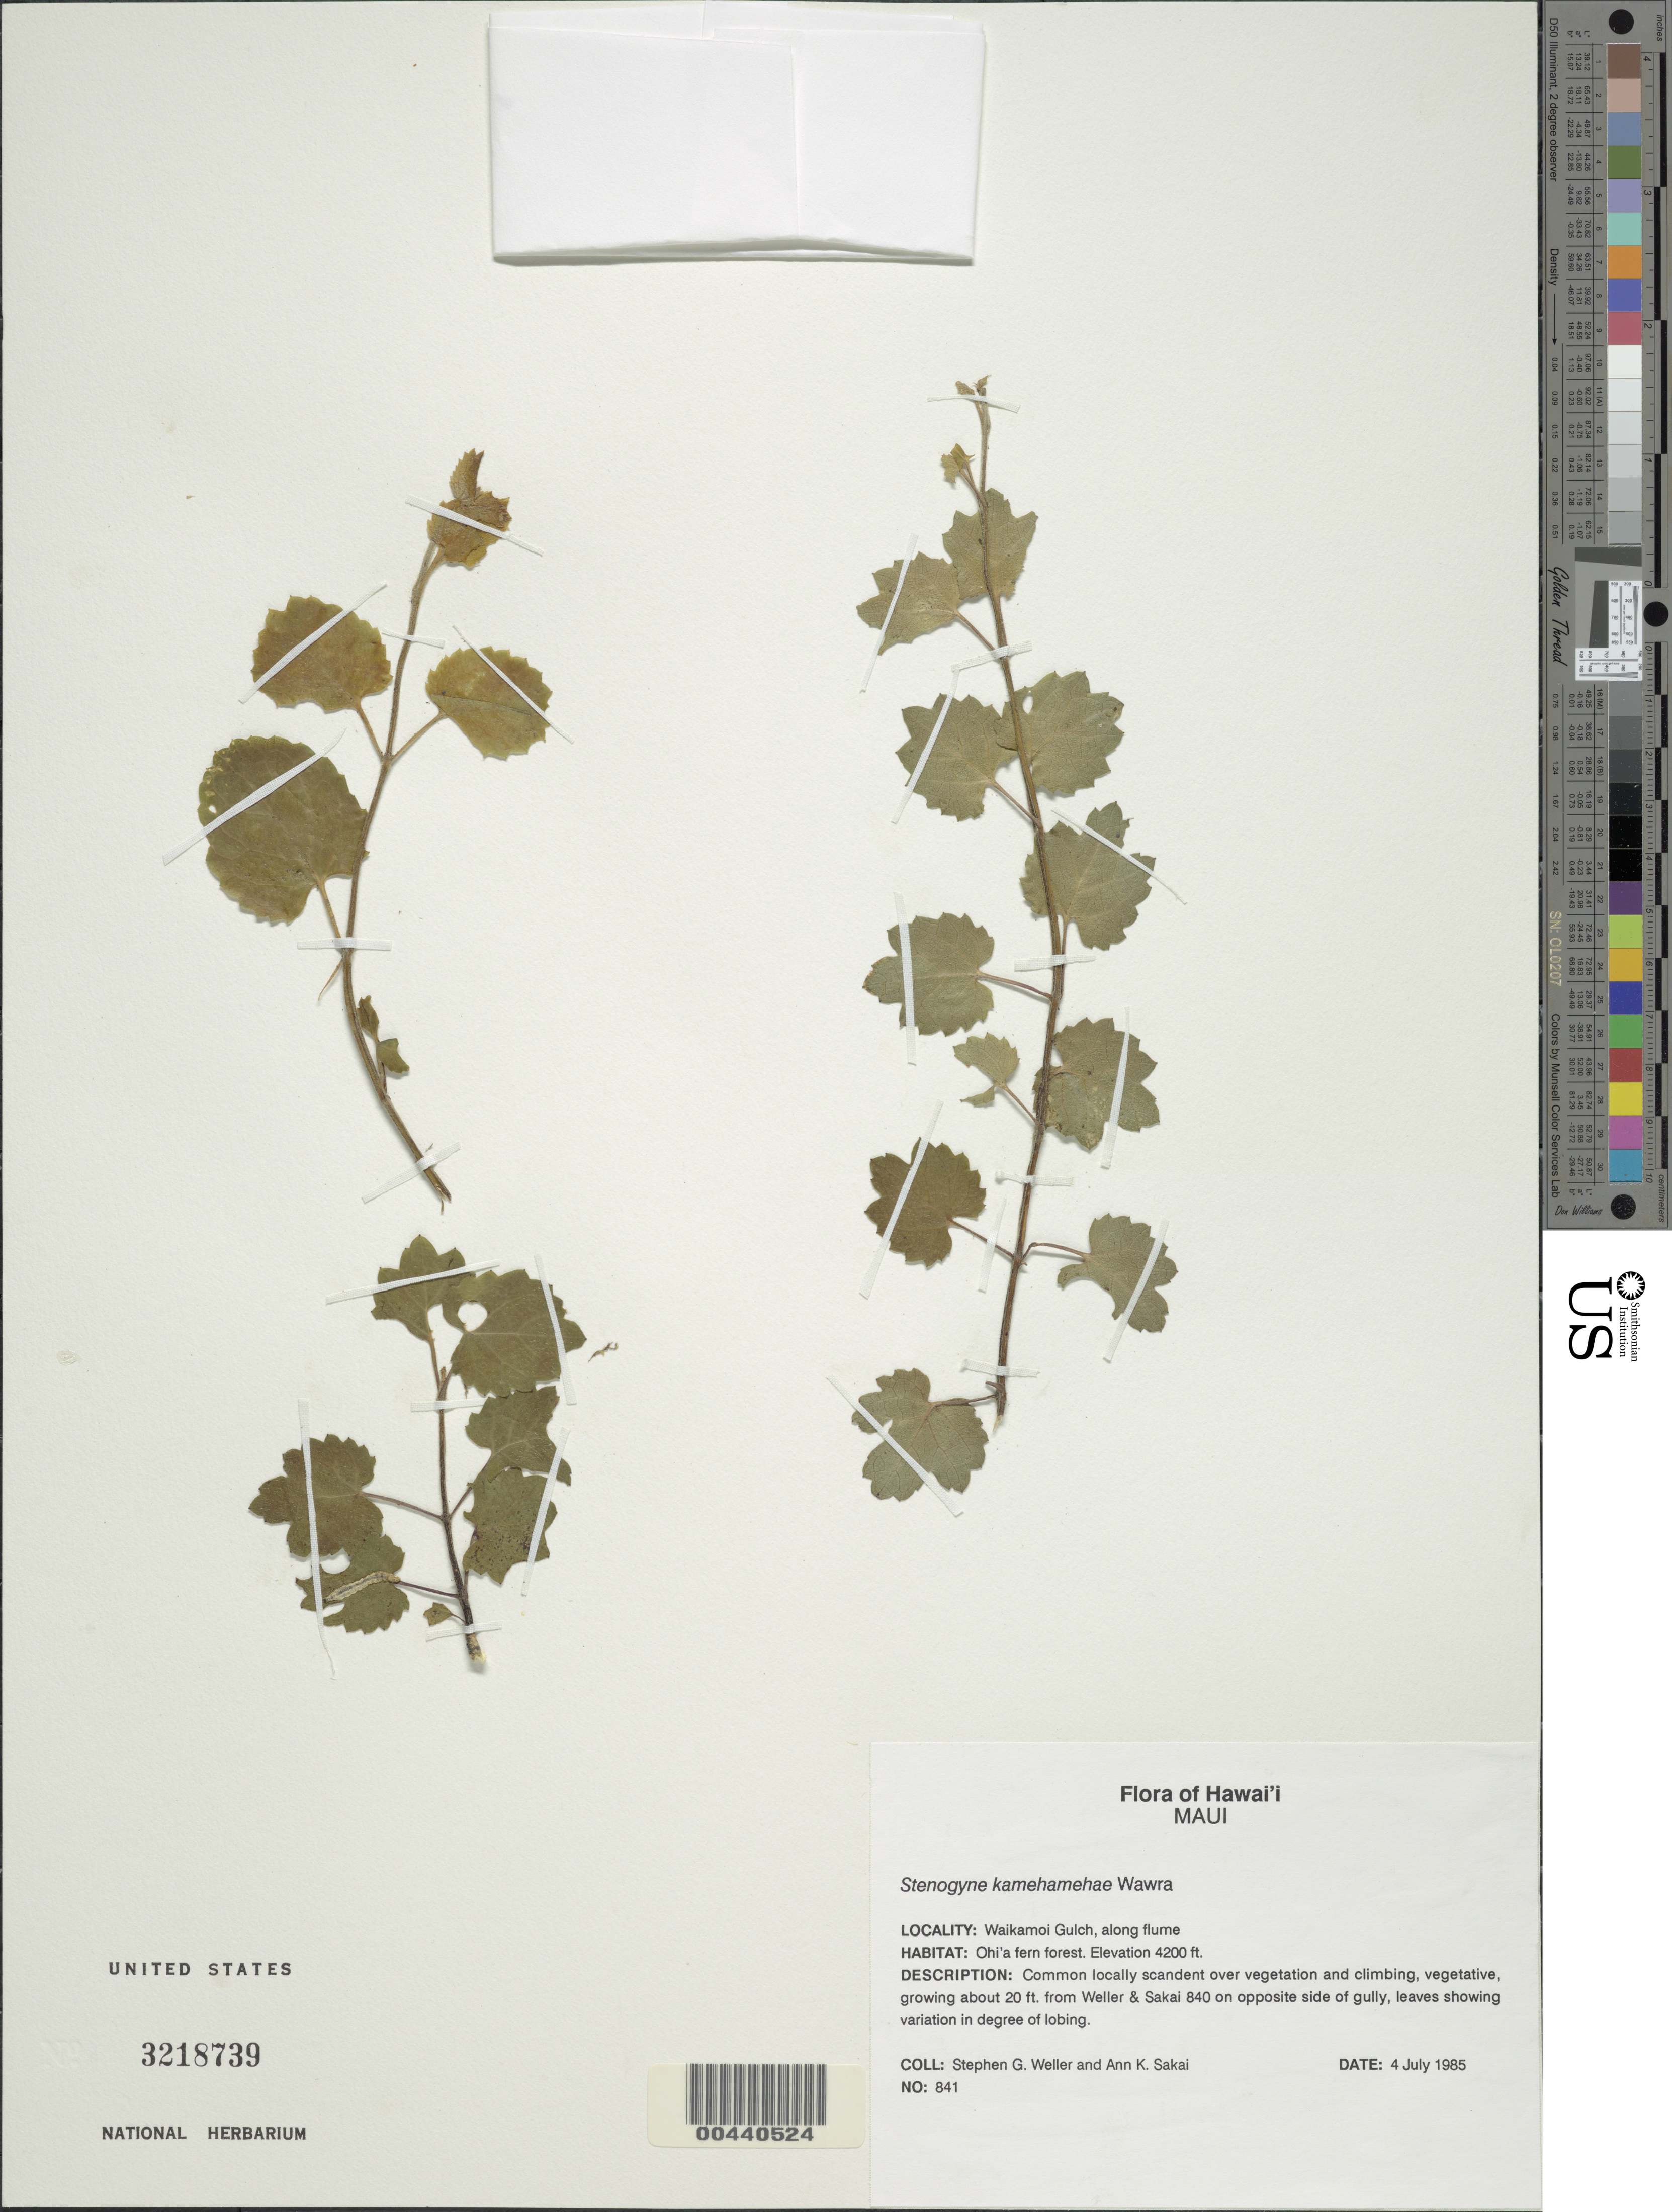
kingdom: Plantae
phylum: Tracheophyta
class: Magnoliopsida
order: Lamiales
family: Lamiaceae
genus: Stenogyne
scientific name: Stenogyne kamehamehae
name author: Wawra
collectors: S. G. Weller & A. Sakai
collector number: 841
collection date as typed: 4 Jul 1985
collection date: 1985-07-04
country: United States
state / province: Hawaii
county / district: Maui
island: Maui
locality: Waikamoi Gulch, along flume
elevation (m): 1280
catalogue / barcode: US 3218739